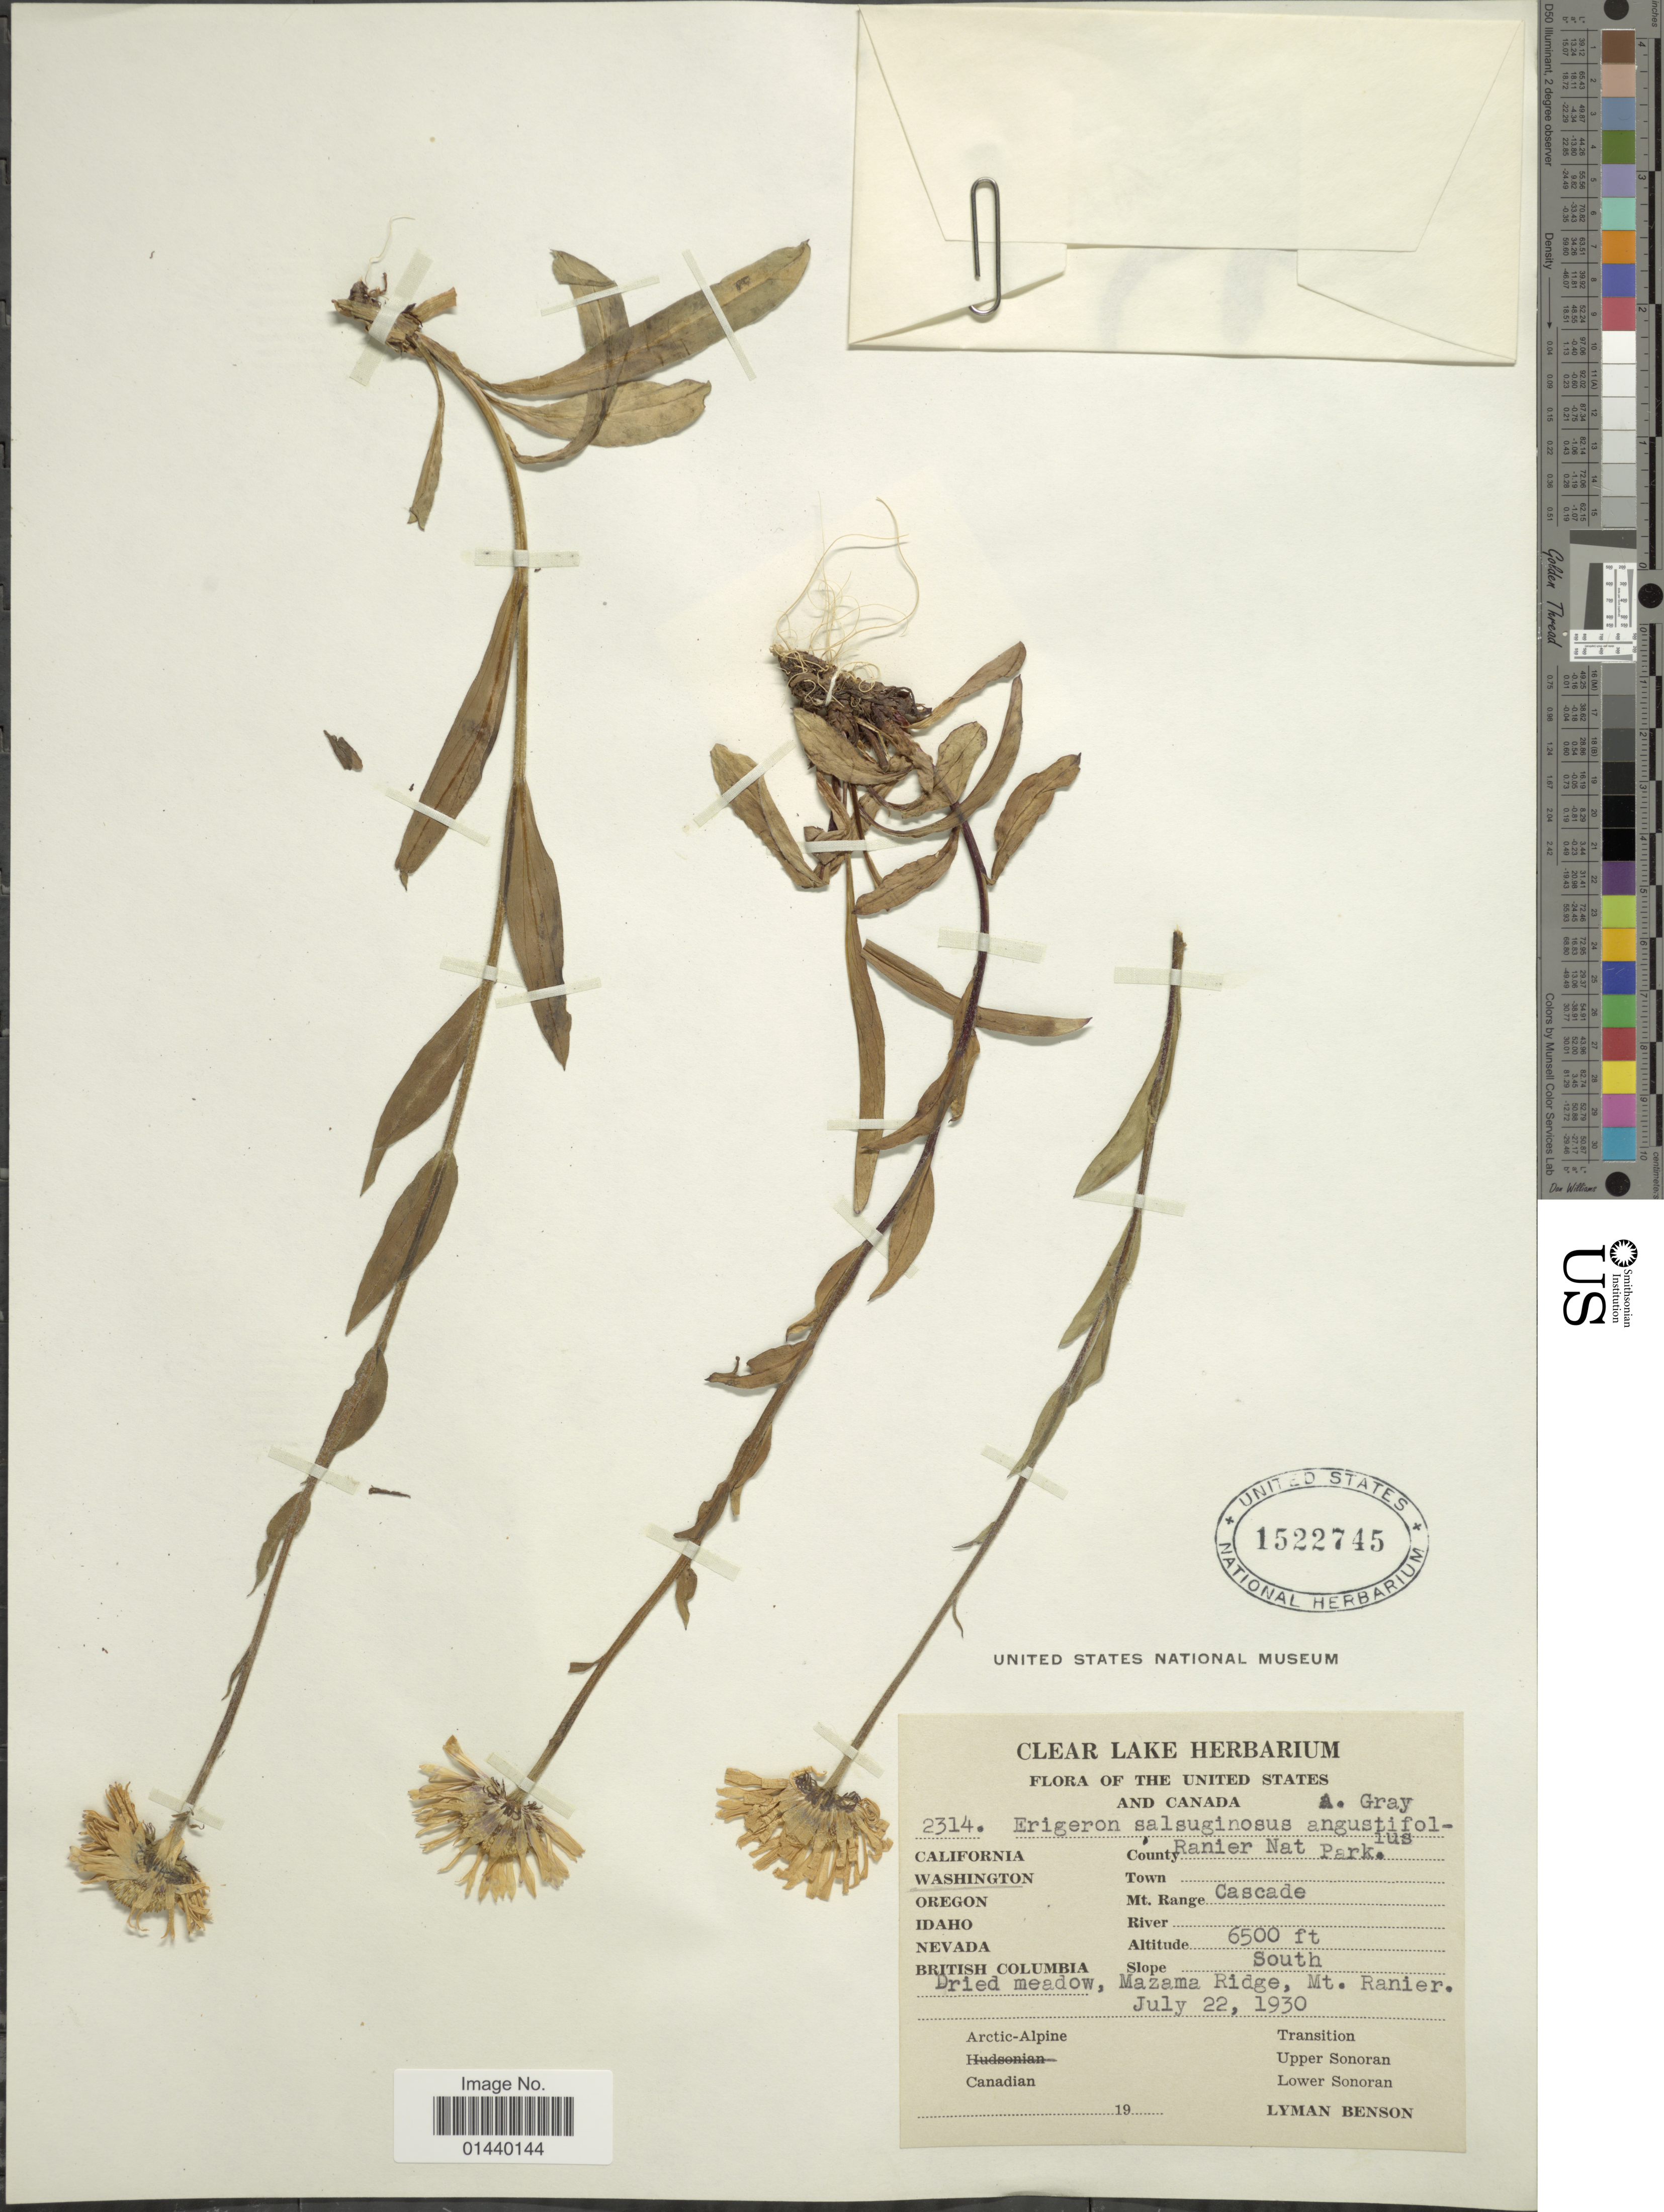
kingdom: Plantae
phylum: Tracheophyta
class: Magnoliopsida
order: Asterales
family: Asteraceae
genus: Erigeron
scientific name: Erigeron salsuginosus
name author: (Richardson ex R. Br.) A. Gray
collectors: L. D. Benson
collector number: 2314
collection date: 1930-07-22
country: United States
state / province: Washington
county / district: Lewis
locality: Ranier Nat. Park. Mt. Range. Cascade. Dried meadow, Mazama Ridge, Mt. Ranier. Hudsonian.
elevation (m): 1981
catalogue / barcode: US 1522745